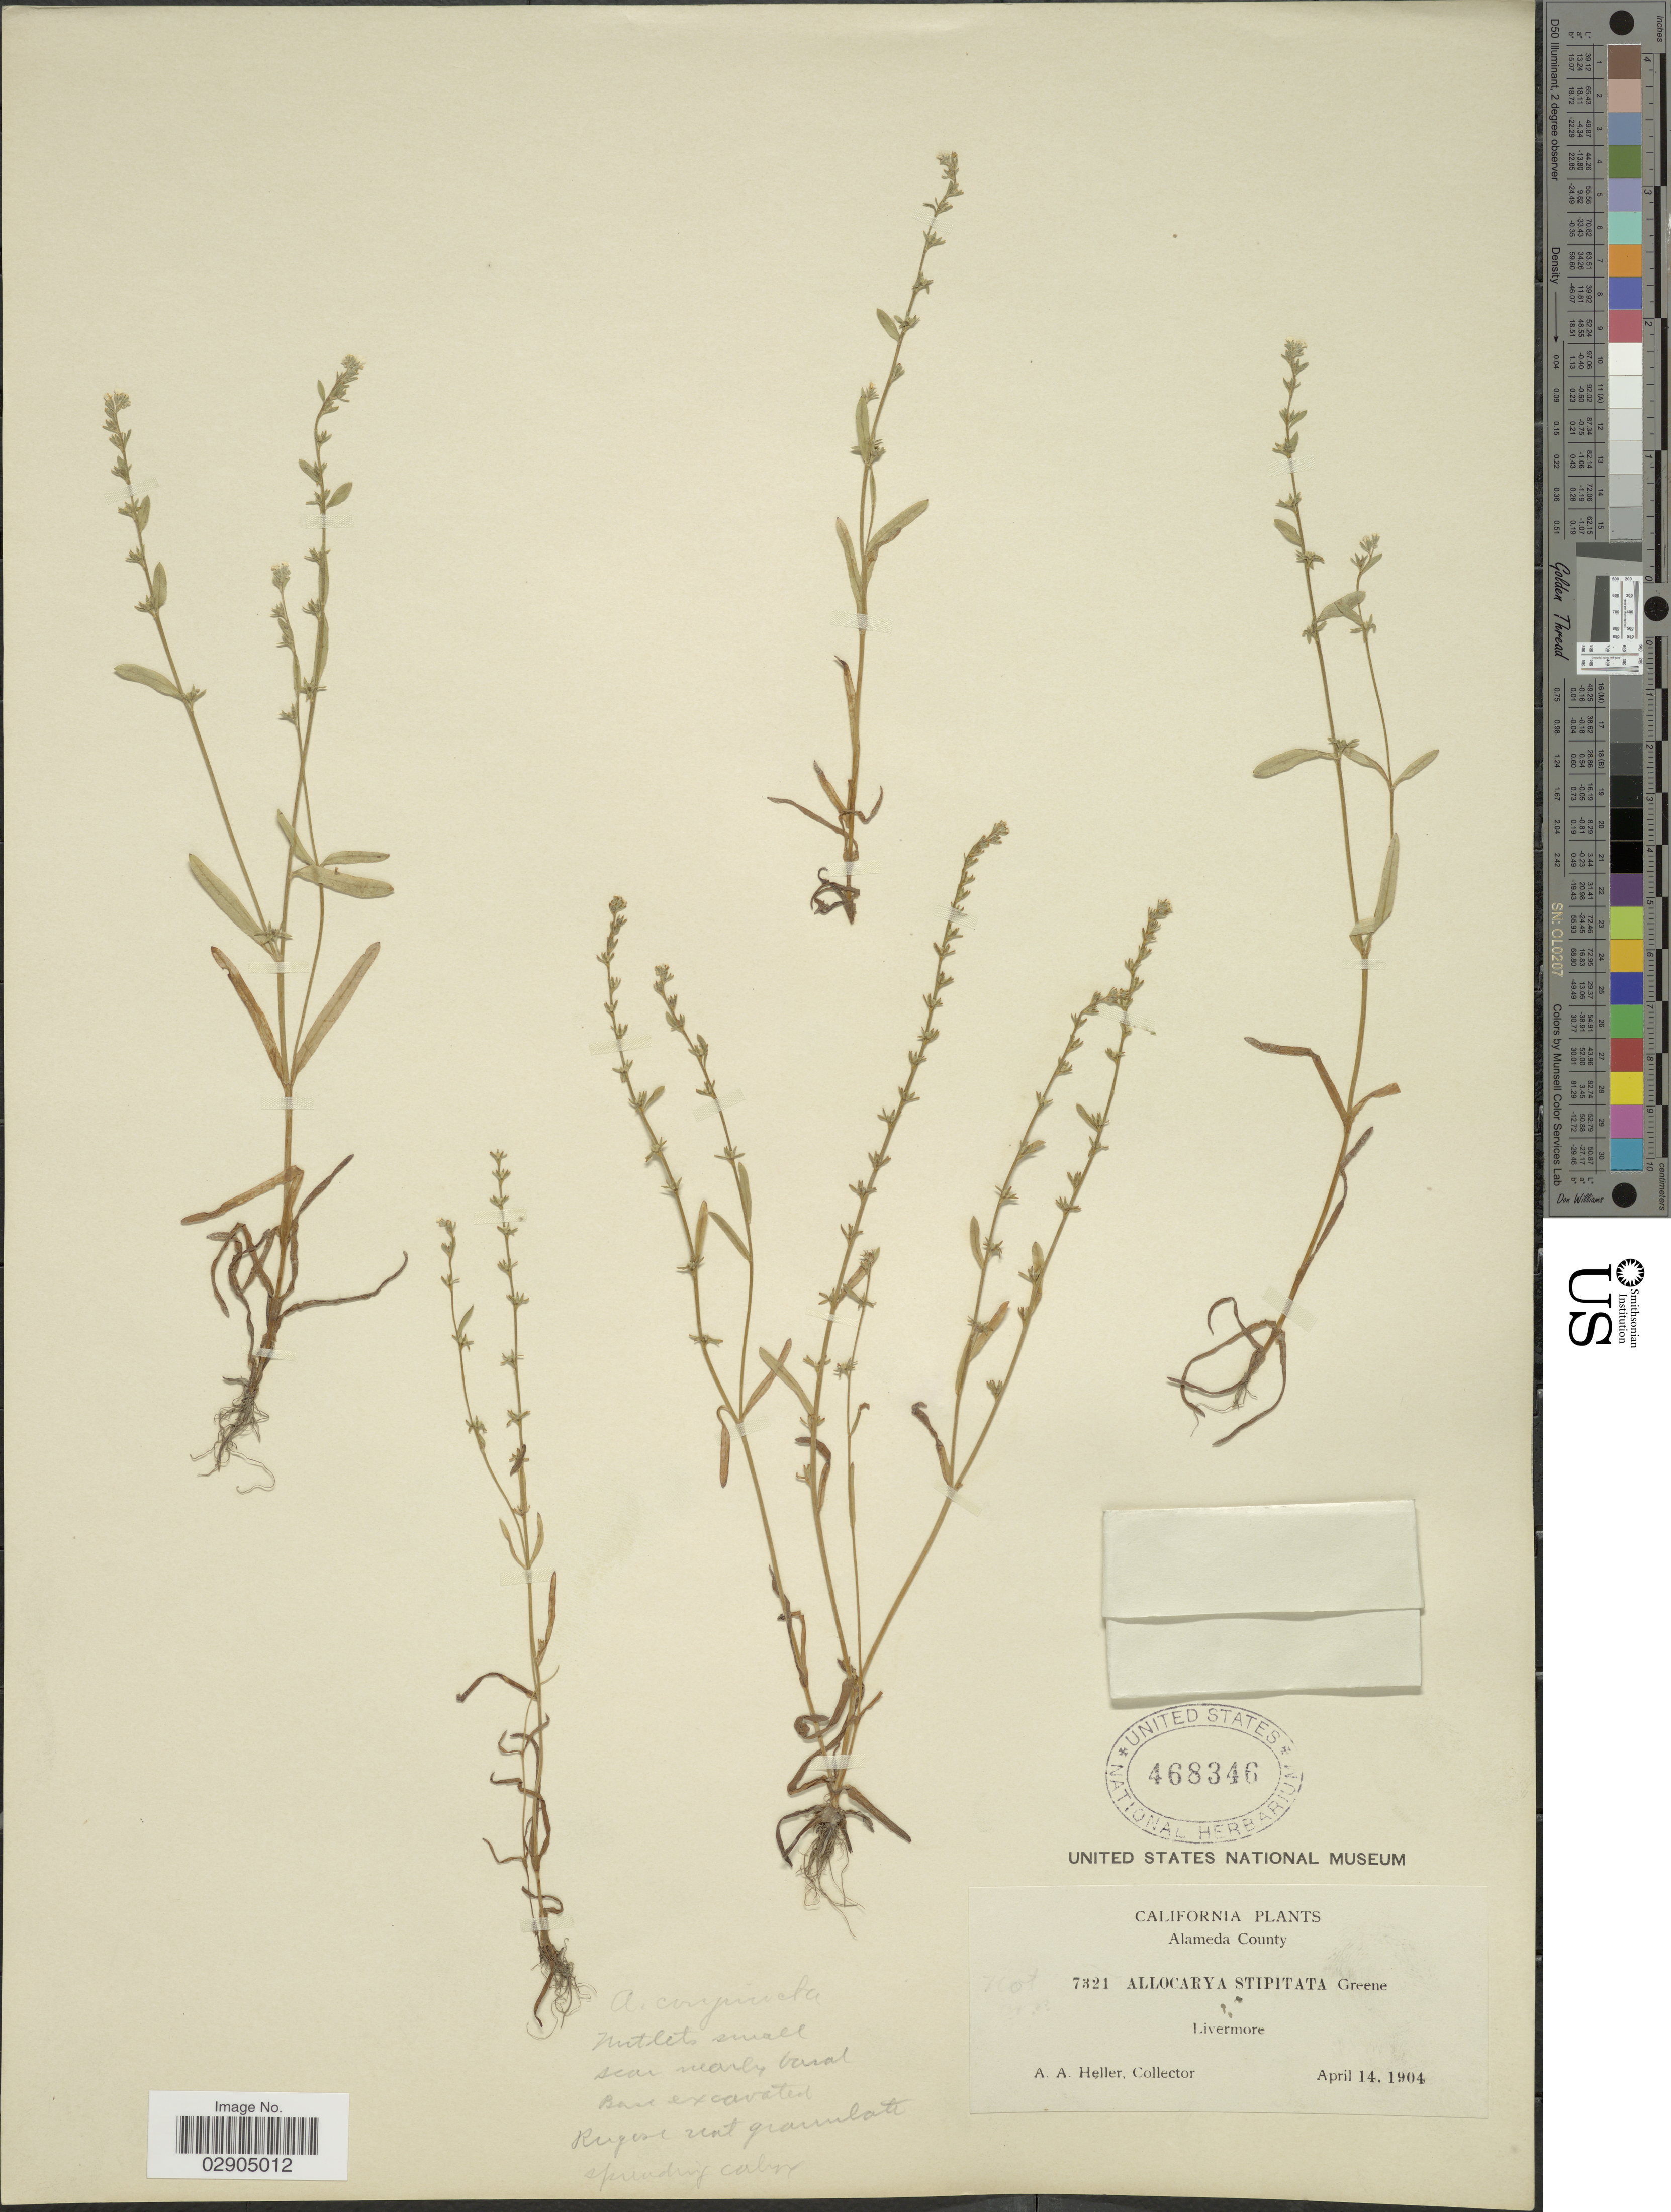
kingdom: Plantae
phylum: Tracheophyta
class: Magnoliopsida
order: Boraginales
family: Boraginaceae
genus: Allocarya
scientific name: Allocarya conjuncta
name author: Piper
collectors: A. A. Heller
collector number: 7321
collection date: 1904-04-14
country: United States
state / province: California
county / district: Alameda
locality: Alameda County. Livermore.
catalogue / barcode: US 468346